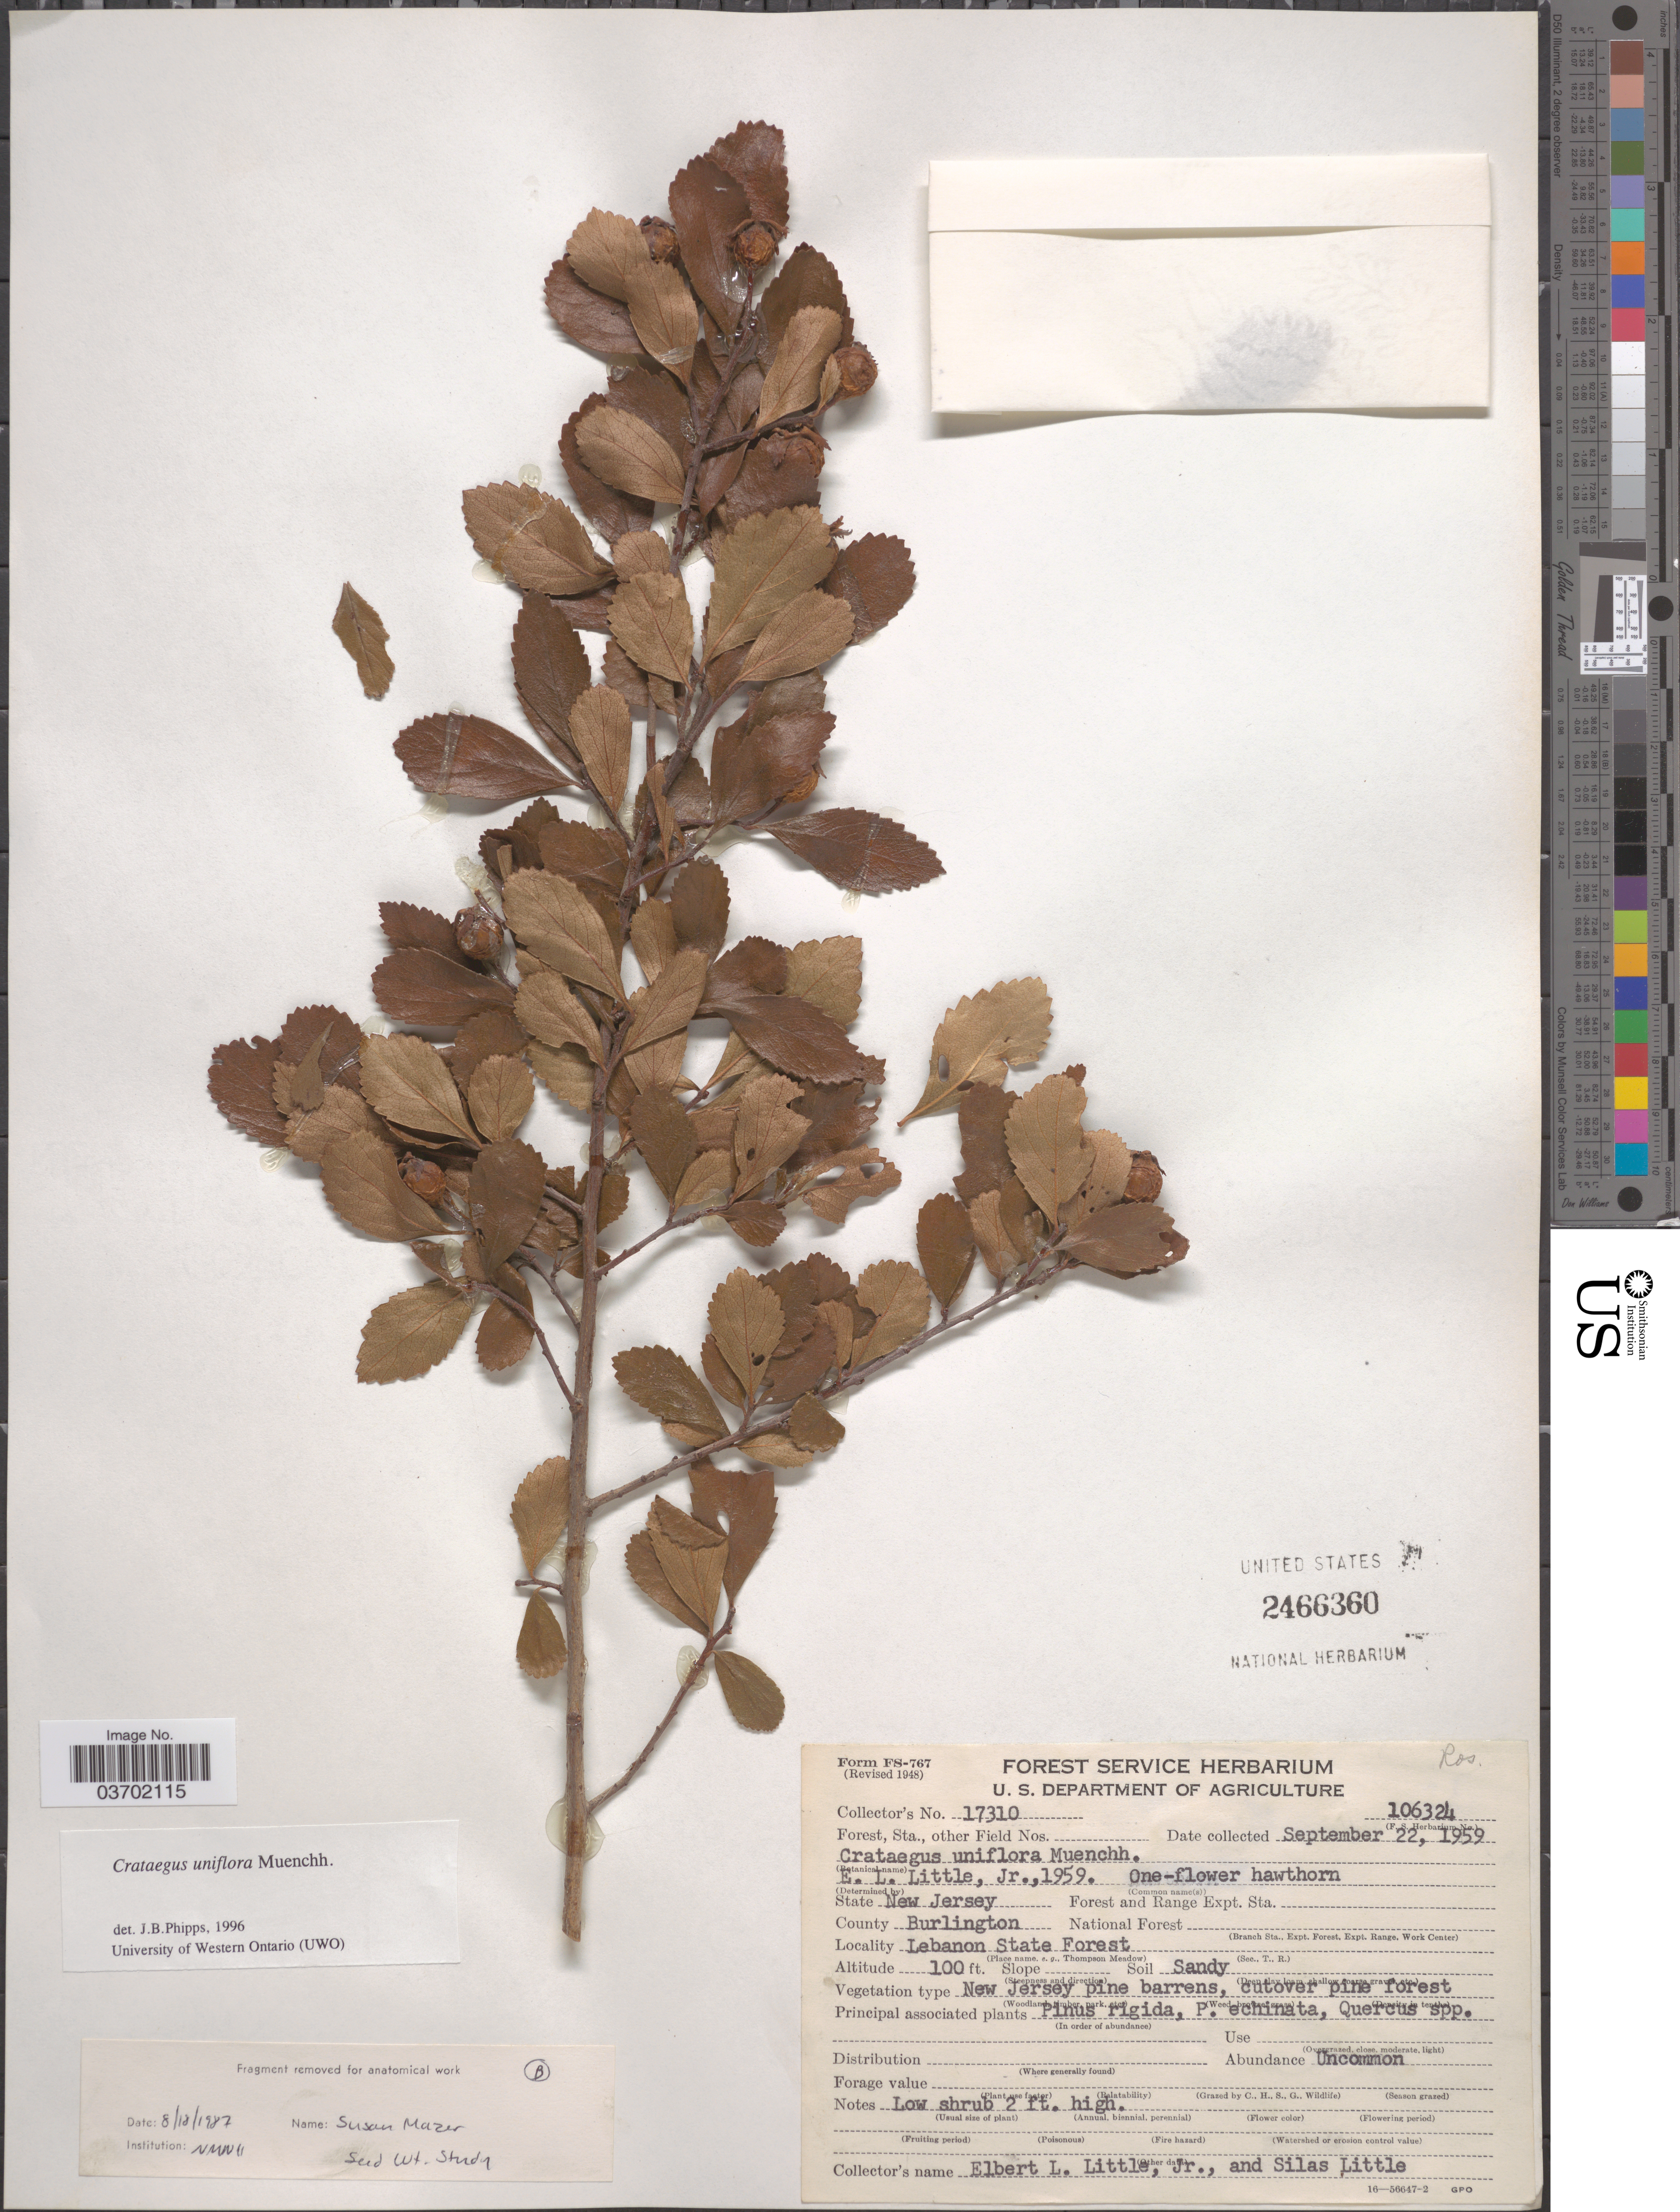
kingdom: Plantae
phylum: Tracheophyta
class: Magnoliopsida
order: Rosales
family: Rosaceae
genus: Crataegus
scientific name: Crataegus uniflora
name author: Münchh.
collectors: E. L. Little & S. Little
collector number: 17310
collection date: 1959-09-22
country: United States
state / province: New Jersey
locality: County Burlington. Lebanon State Forest.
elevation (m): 30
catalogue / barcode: US 2466360